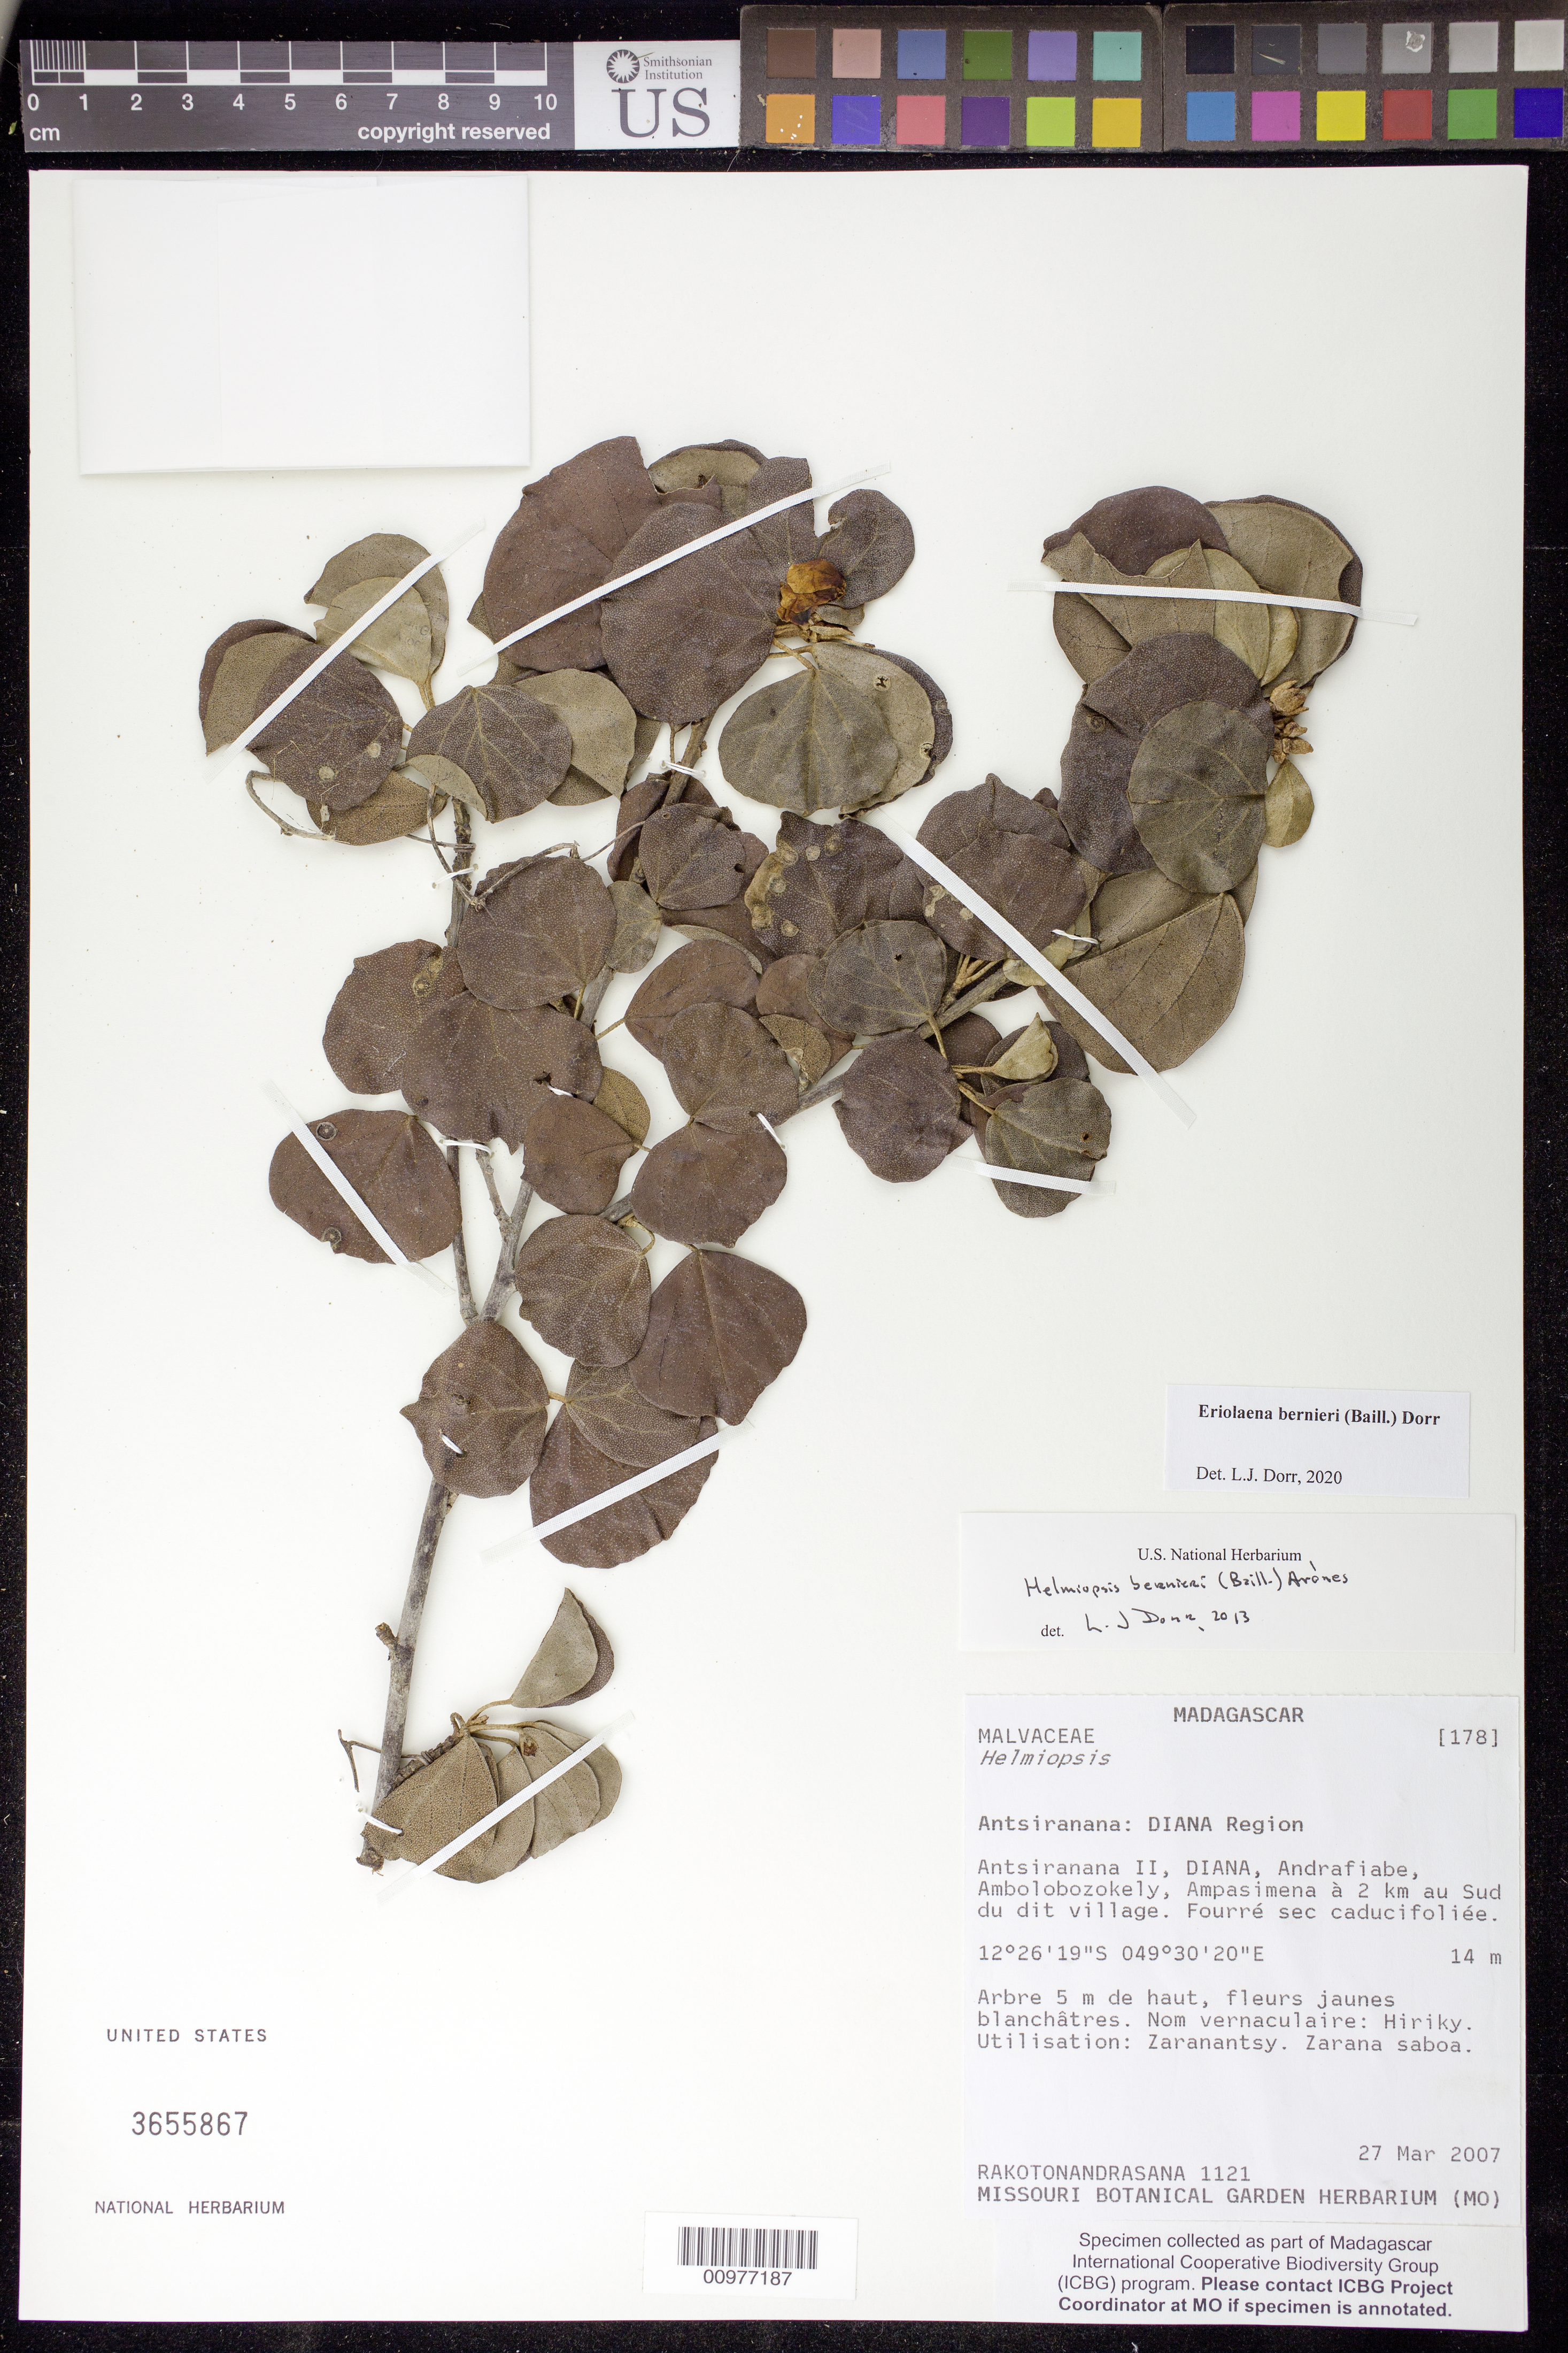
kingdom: Plantae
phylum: Tracheophyta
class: Magnoliopsida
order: Malvales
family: Malvaceae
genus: Helmiopsis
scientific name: Helmiopsis bernieri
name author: (Baill.) Arènes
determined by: Dorr, L. J., (BOT), Smithsonian Institution - National Museum of Natural History (UNITED STATES)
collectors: S. Rakotonandrasana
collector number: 1121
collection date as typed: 27 Mar 2007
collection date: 2007-03-27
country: Madagascar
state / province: Diana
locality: Antsiranana II, DIANA, Andrafiabe, Ambolobozokely, Ampasimena a 2 km au Sud du dit village.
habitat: Fourre sec caducifoliee.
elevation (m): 14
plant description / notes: Utilisation: Zaranantsy. Zarana saboa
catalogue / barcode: US 3655867